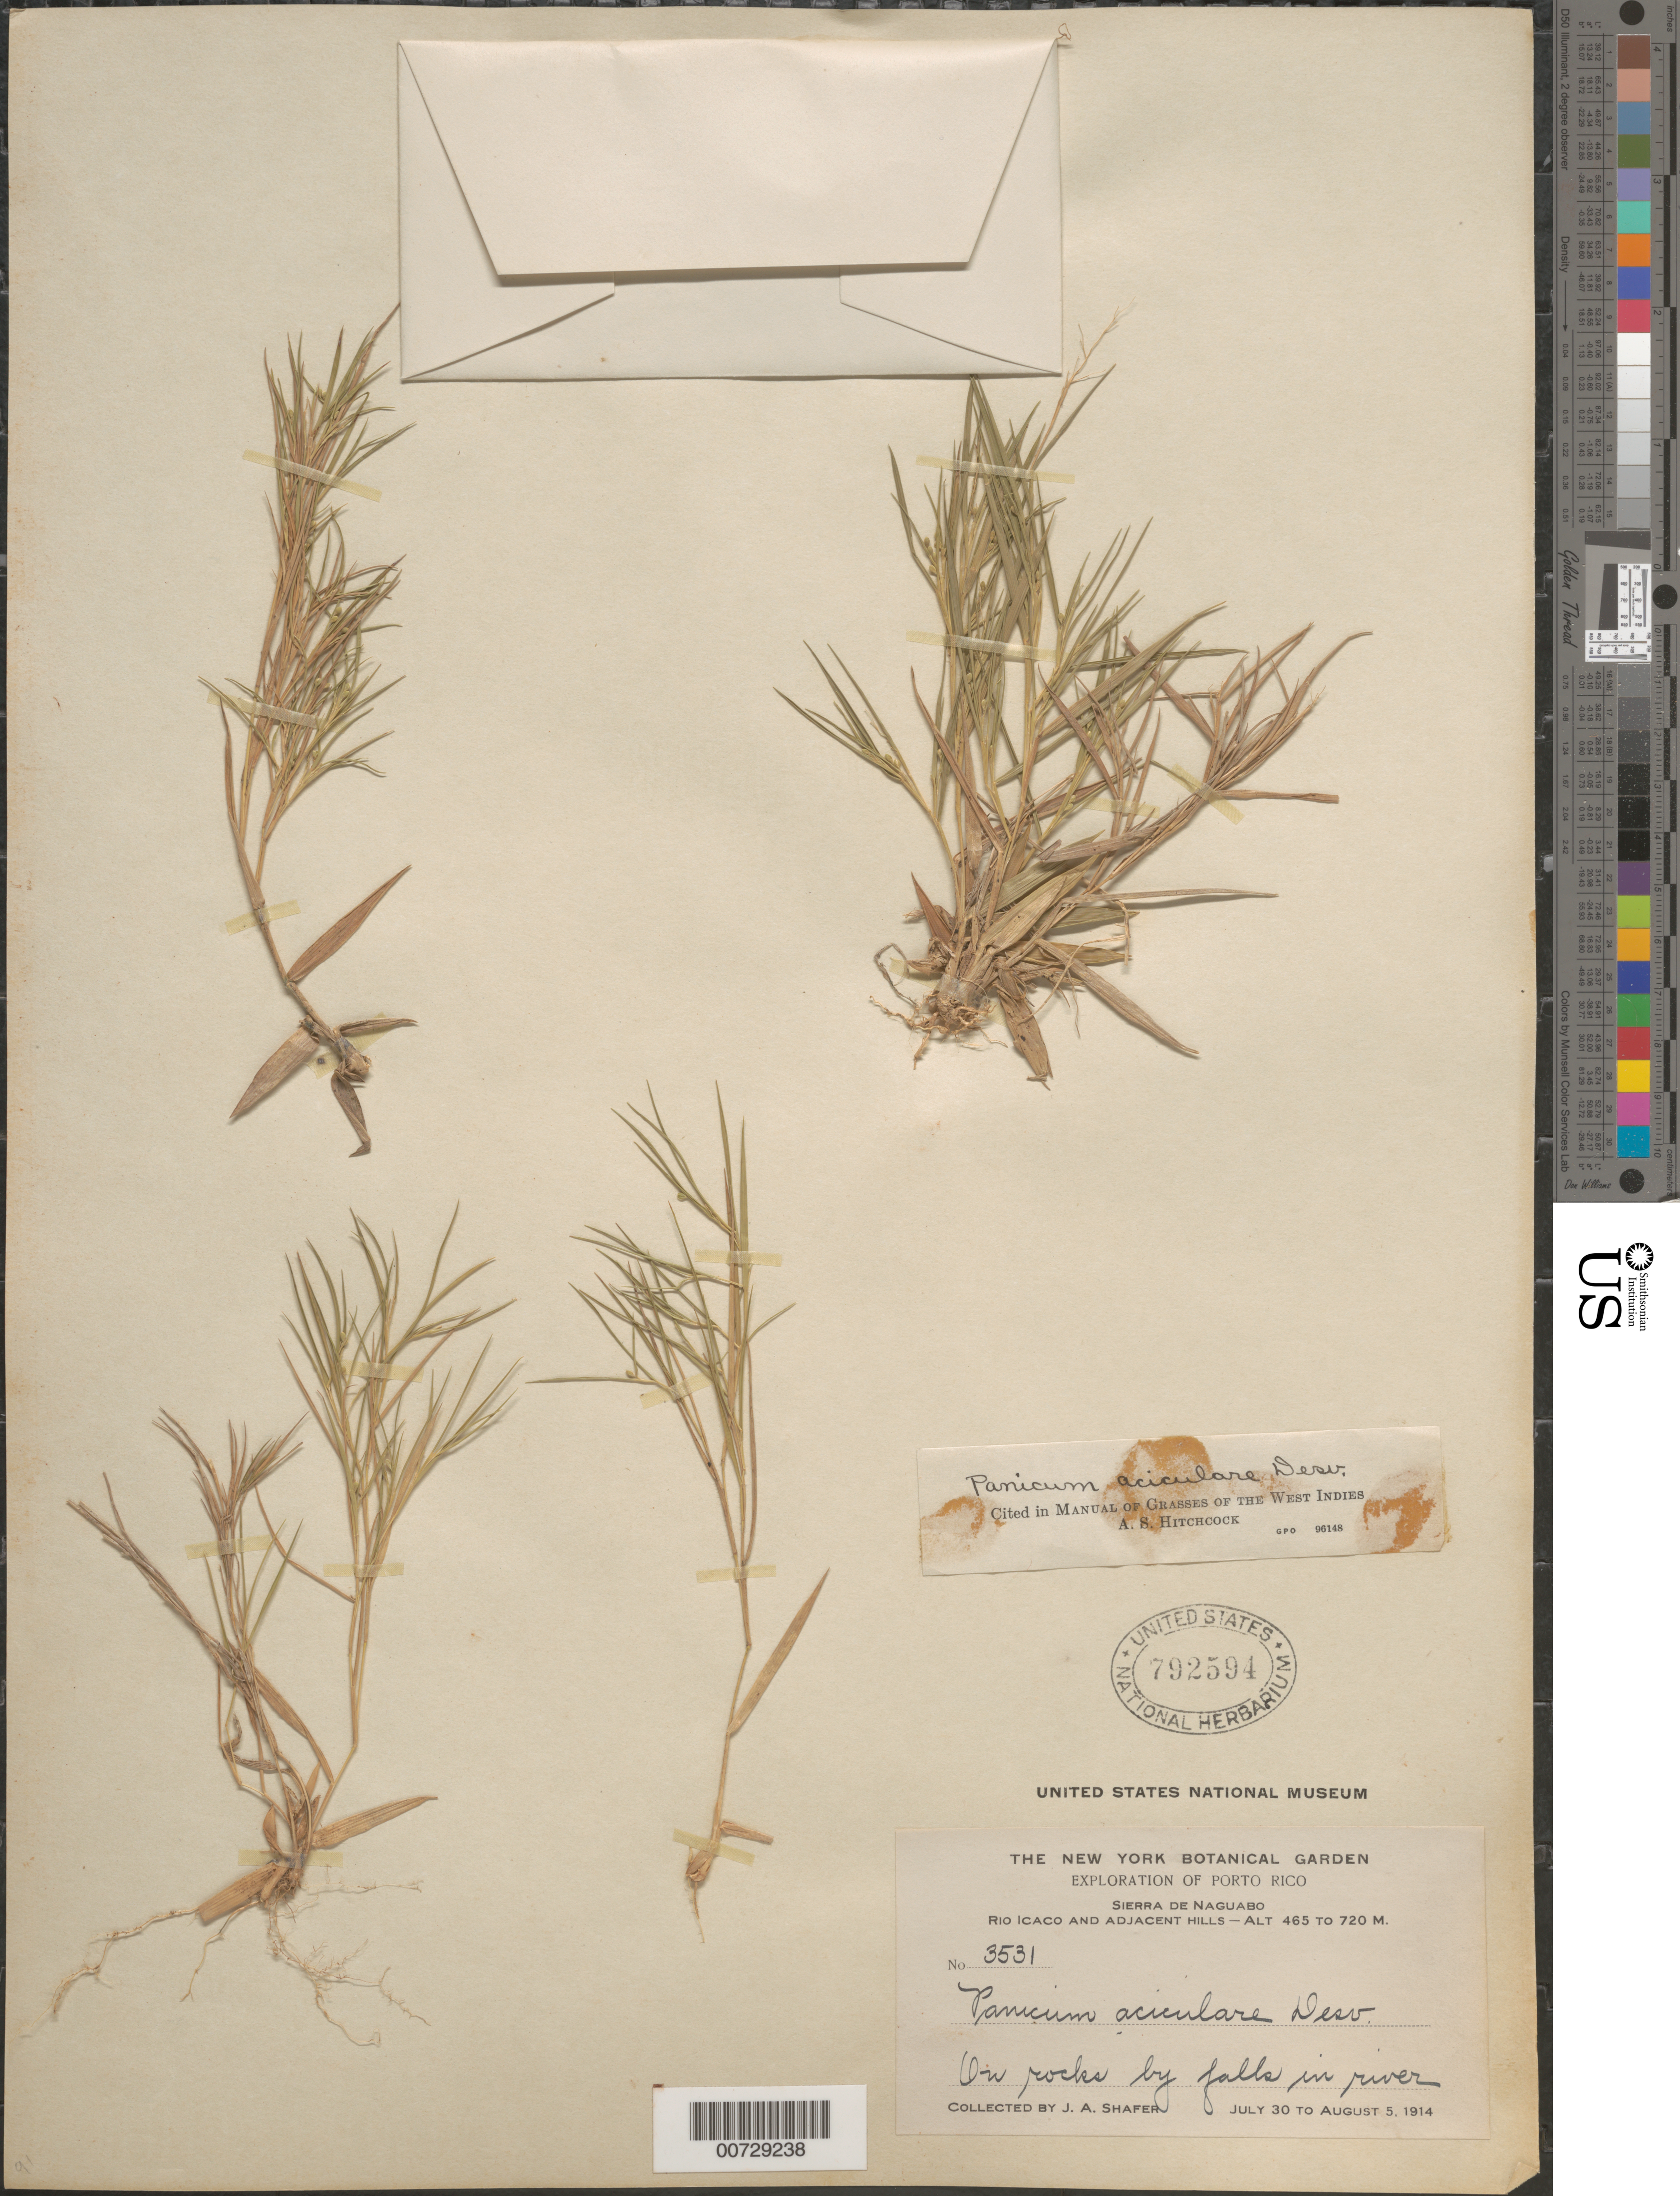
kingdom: Plantae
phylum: Tracheophyta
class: Liliopsida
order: Poales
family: Poaceae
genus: Dichanthelium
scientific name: Dichanthelium aciculare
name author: (Desv. ex Poir.) Gould & C.A. Clark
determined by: Hitchcock, Albert S.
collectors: J. A. Shafer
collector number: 3531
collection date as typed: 30 Jul 1914 to 05 Aug 1914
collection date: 1914-07-30/1914-08-05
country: Puerto Rico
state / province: Naguabo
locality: Sierra de Naguabo, Río Icaco and Adjacent Hills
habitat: On rocks by falls in river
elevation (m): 465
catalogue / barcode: US 792594